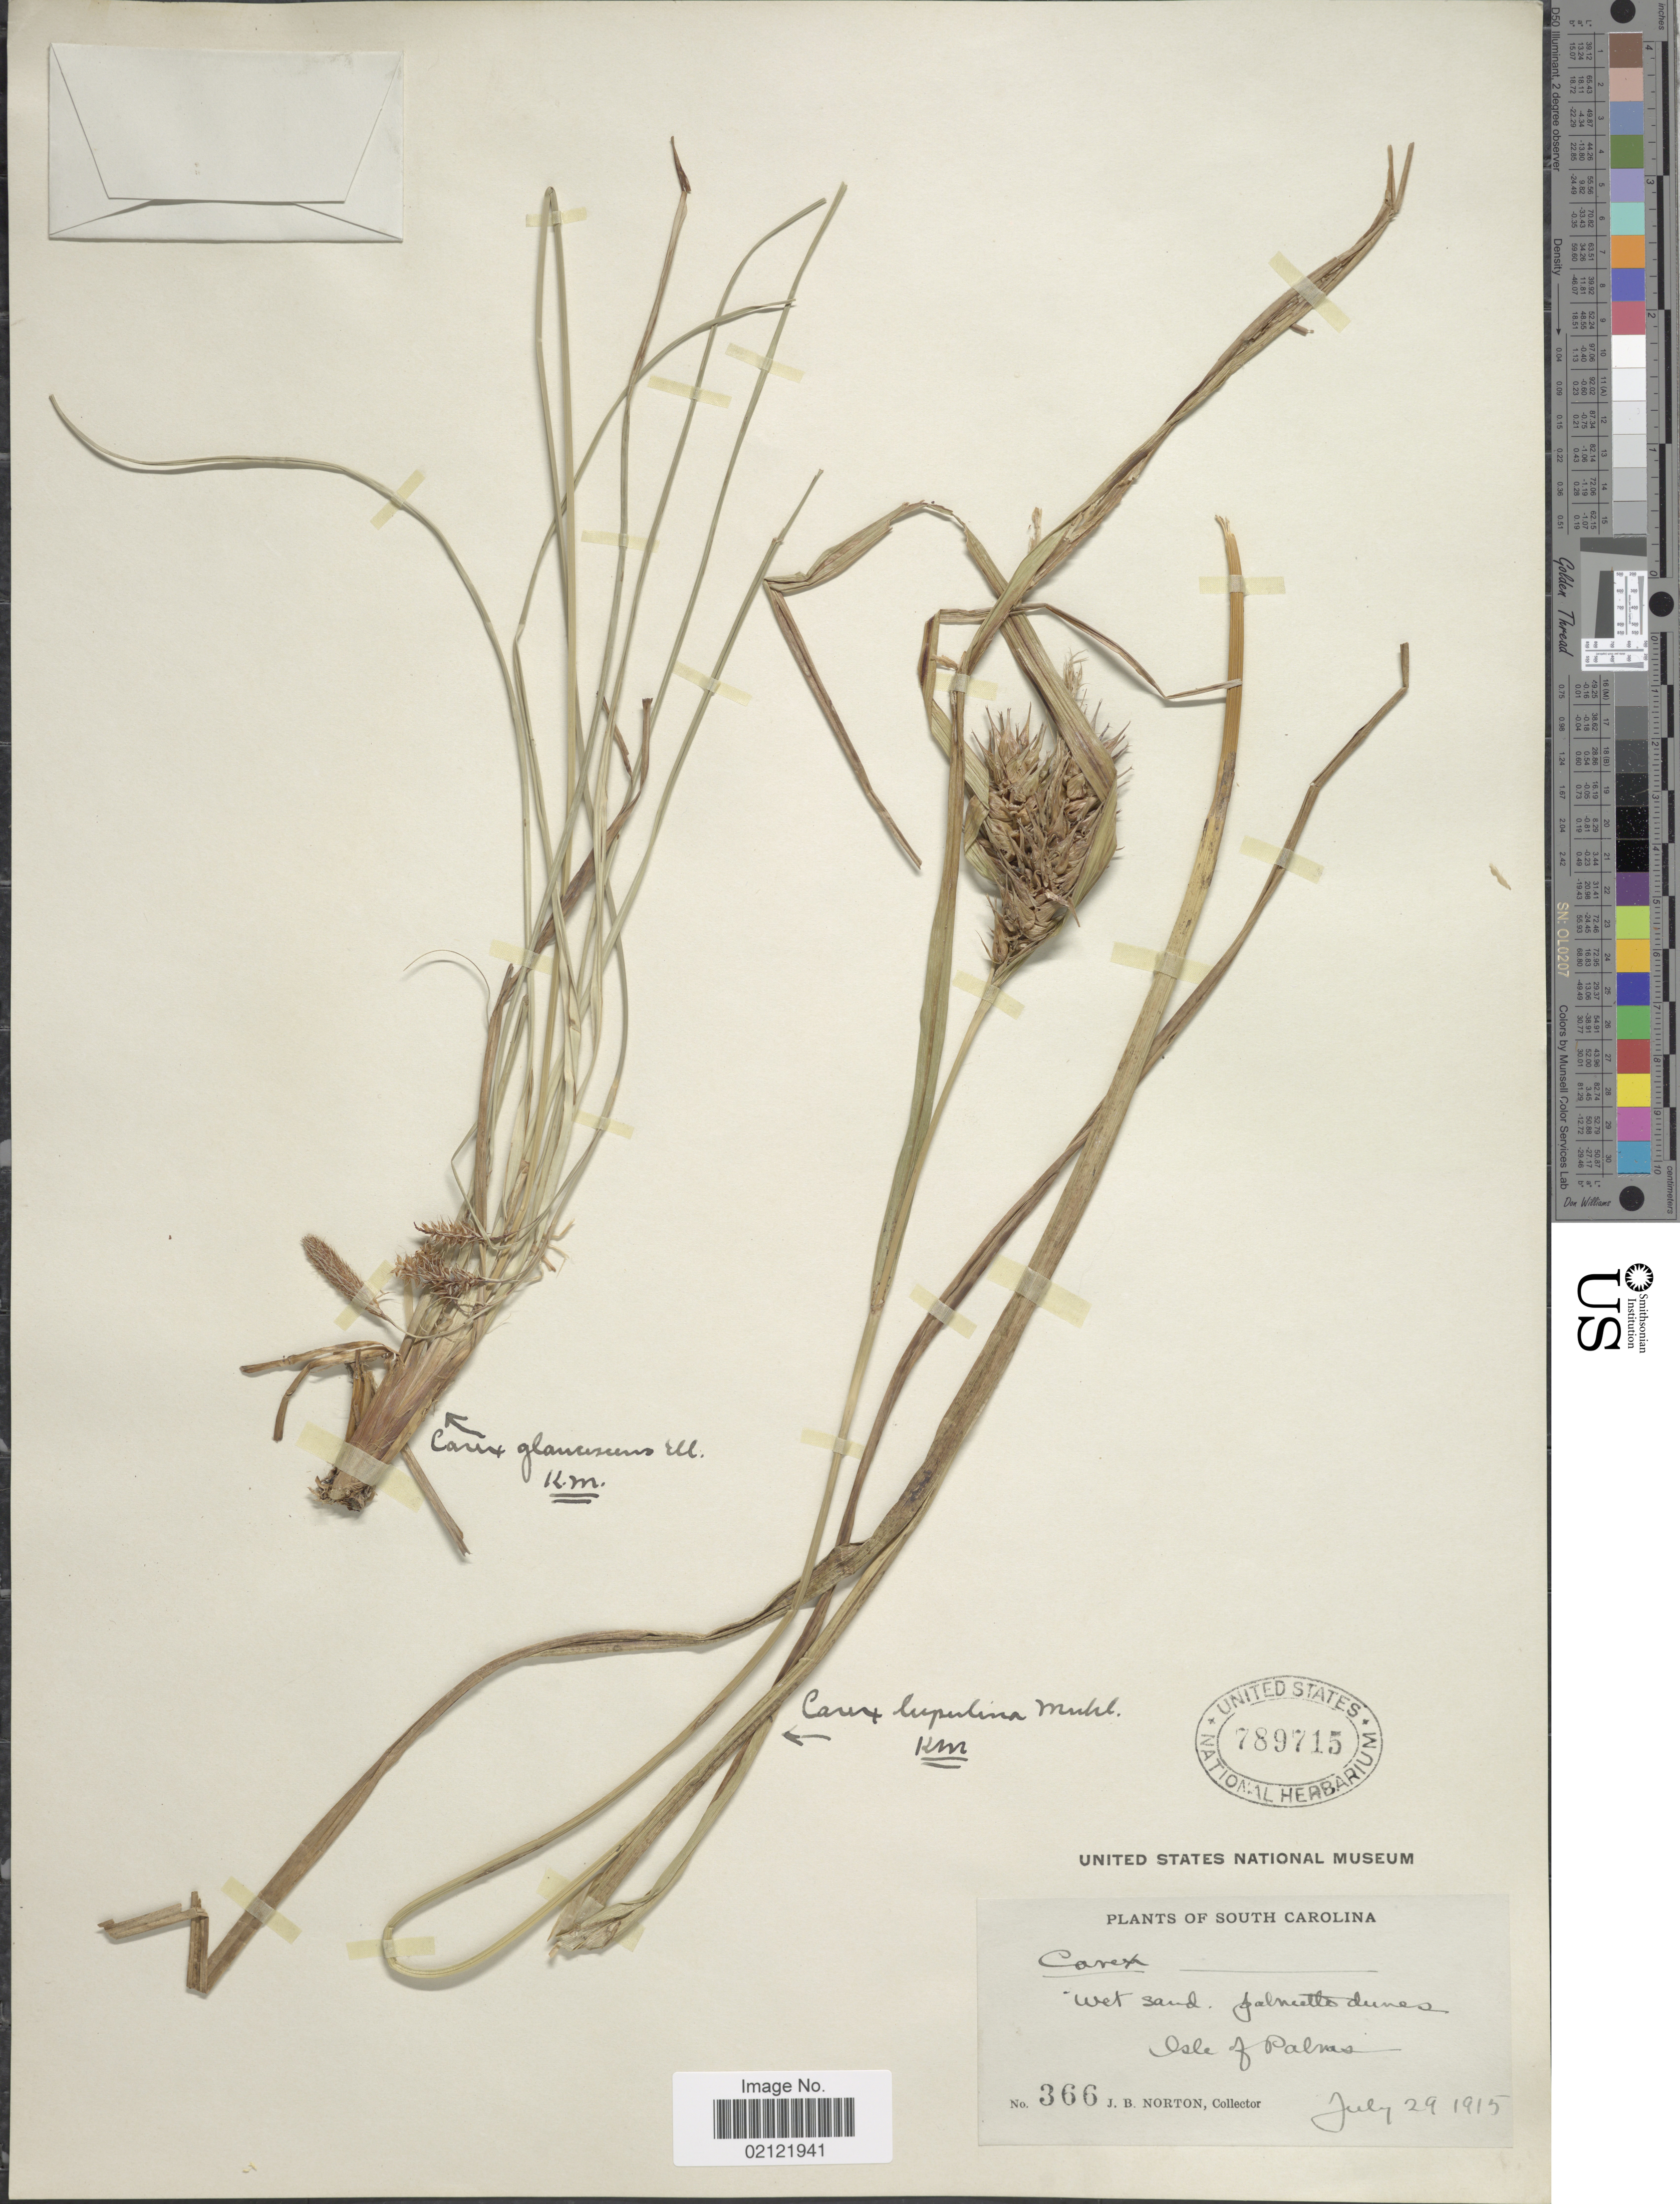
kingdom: Plantae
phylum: Tracheophyta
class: Liliopsida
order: Poales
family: Cyperaceae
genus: Carex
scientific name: Carex lupulina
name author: Muhl. ex Willd.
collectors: J. B. Norton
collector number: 366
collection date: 1915-07-29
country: United States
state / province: South Carolina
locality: Wet sand. Palmetto dunes, Isle of Palmas.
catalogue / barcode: US 789715